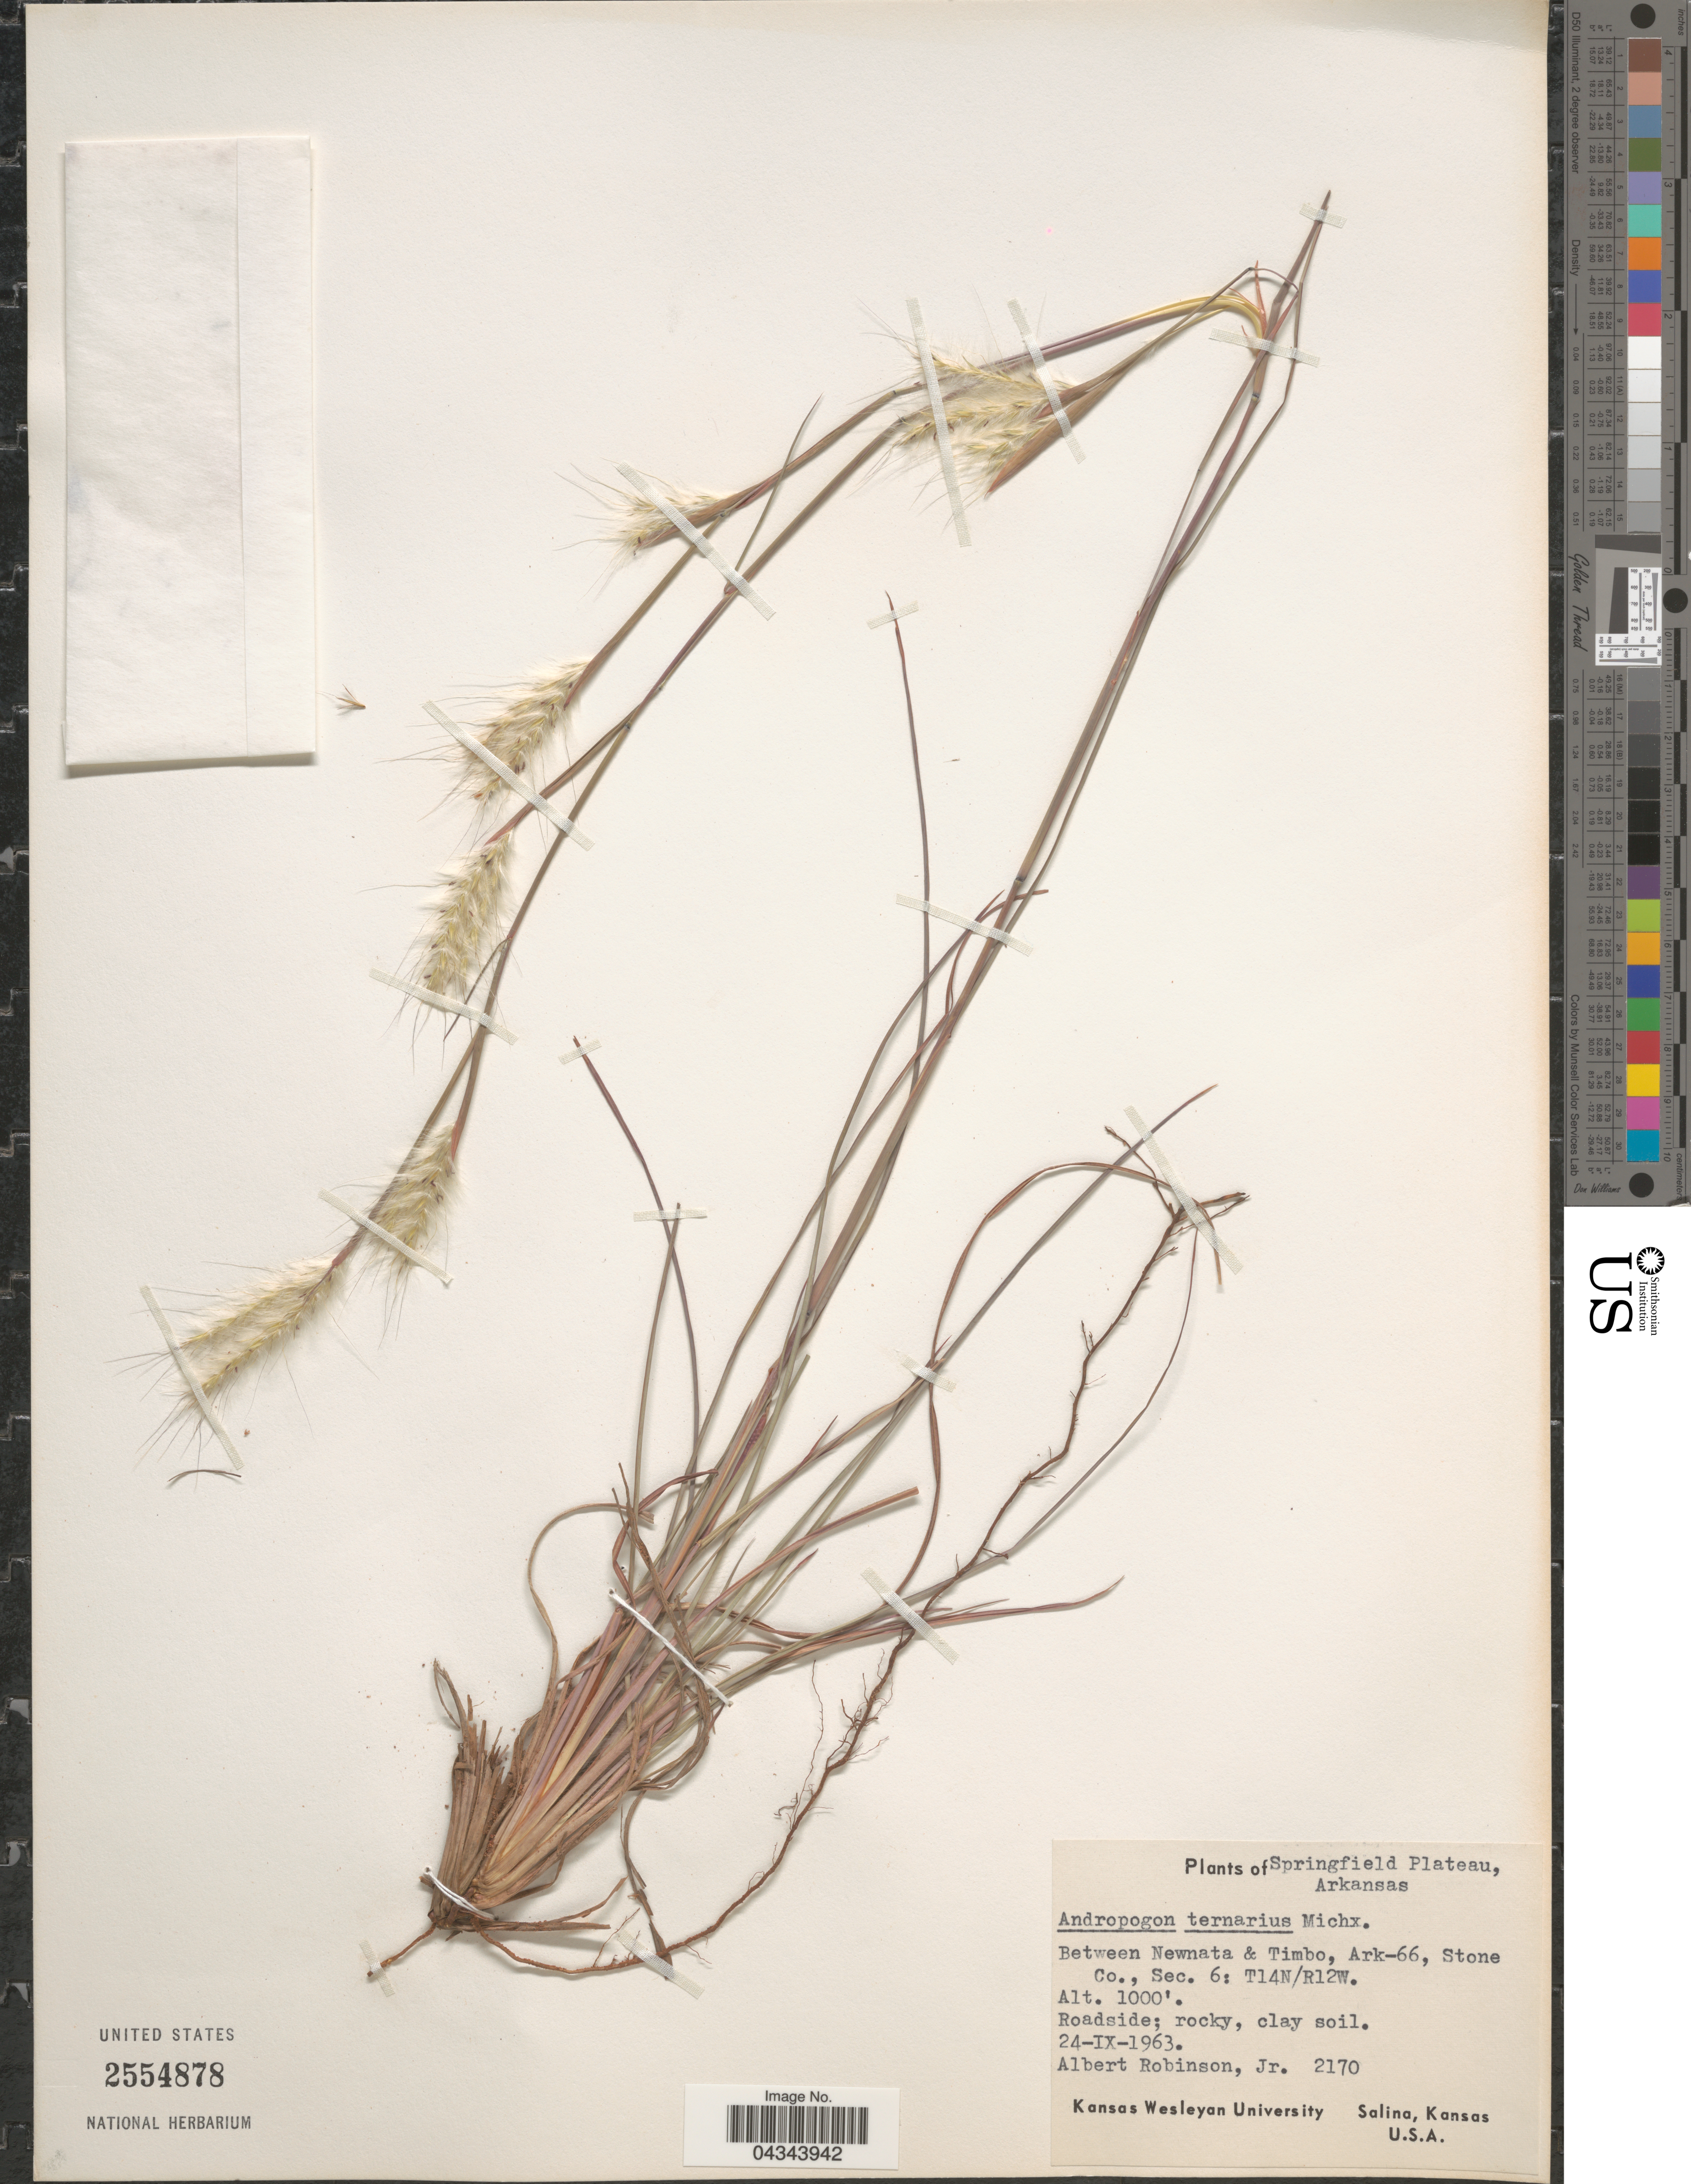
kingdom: Plantae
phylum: Tracheophyta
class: Liliopsida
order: Poales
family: Poaceae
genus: Andropogon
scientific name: Andropogon ternarius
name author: Michx.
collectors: A. Robinson Jr.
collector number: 2170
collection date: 1963-09-24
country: United States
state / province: Arkansas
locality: Springfield Plateau. Between Newnata & Timbo, Ark-66, Stone Co. Sec. 6: T14N/R12W.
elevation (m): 305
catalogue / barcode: US 2554878